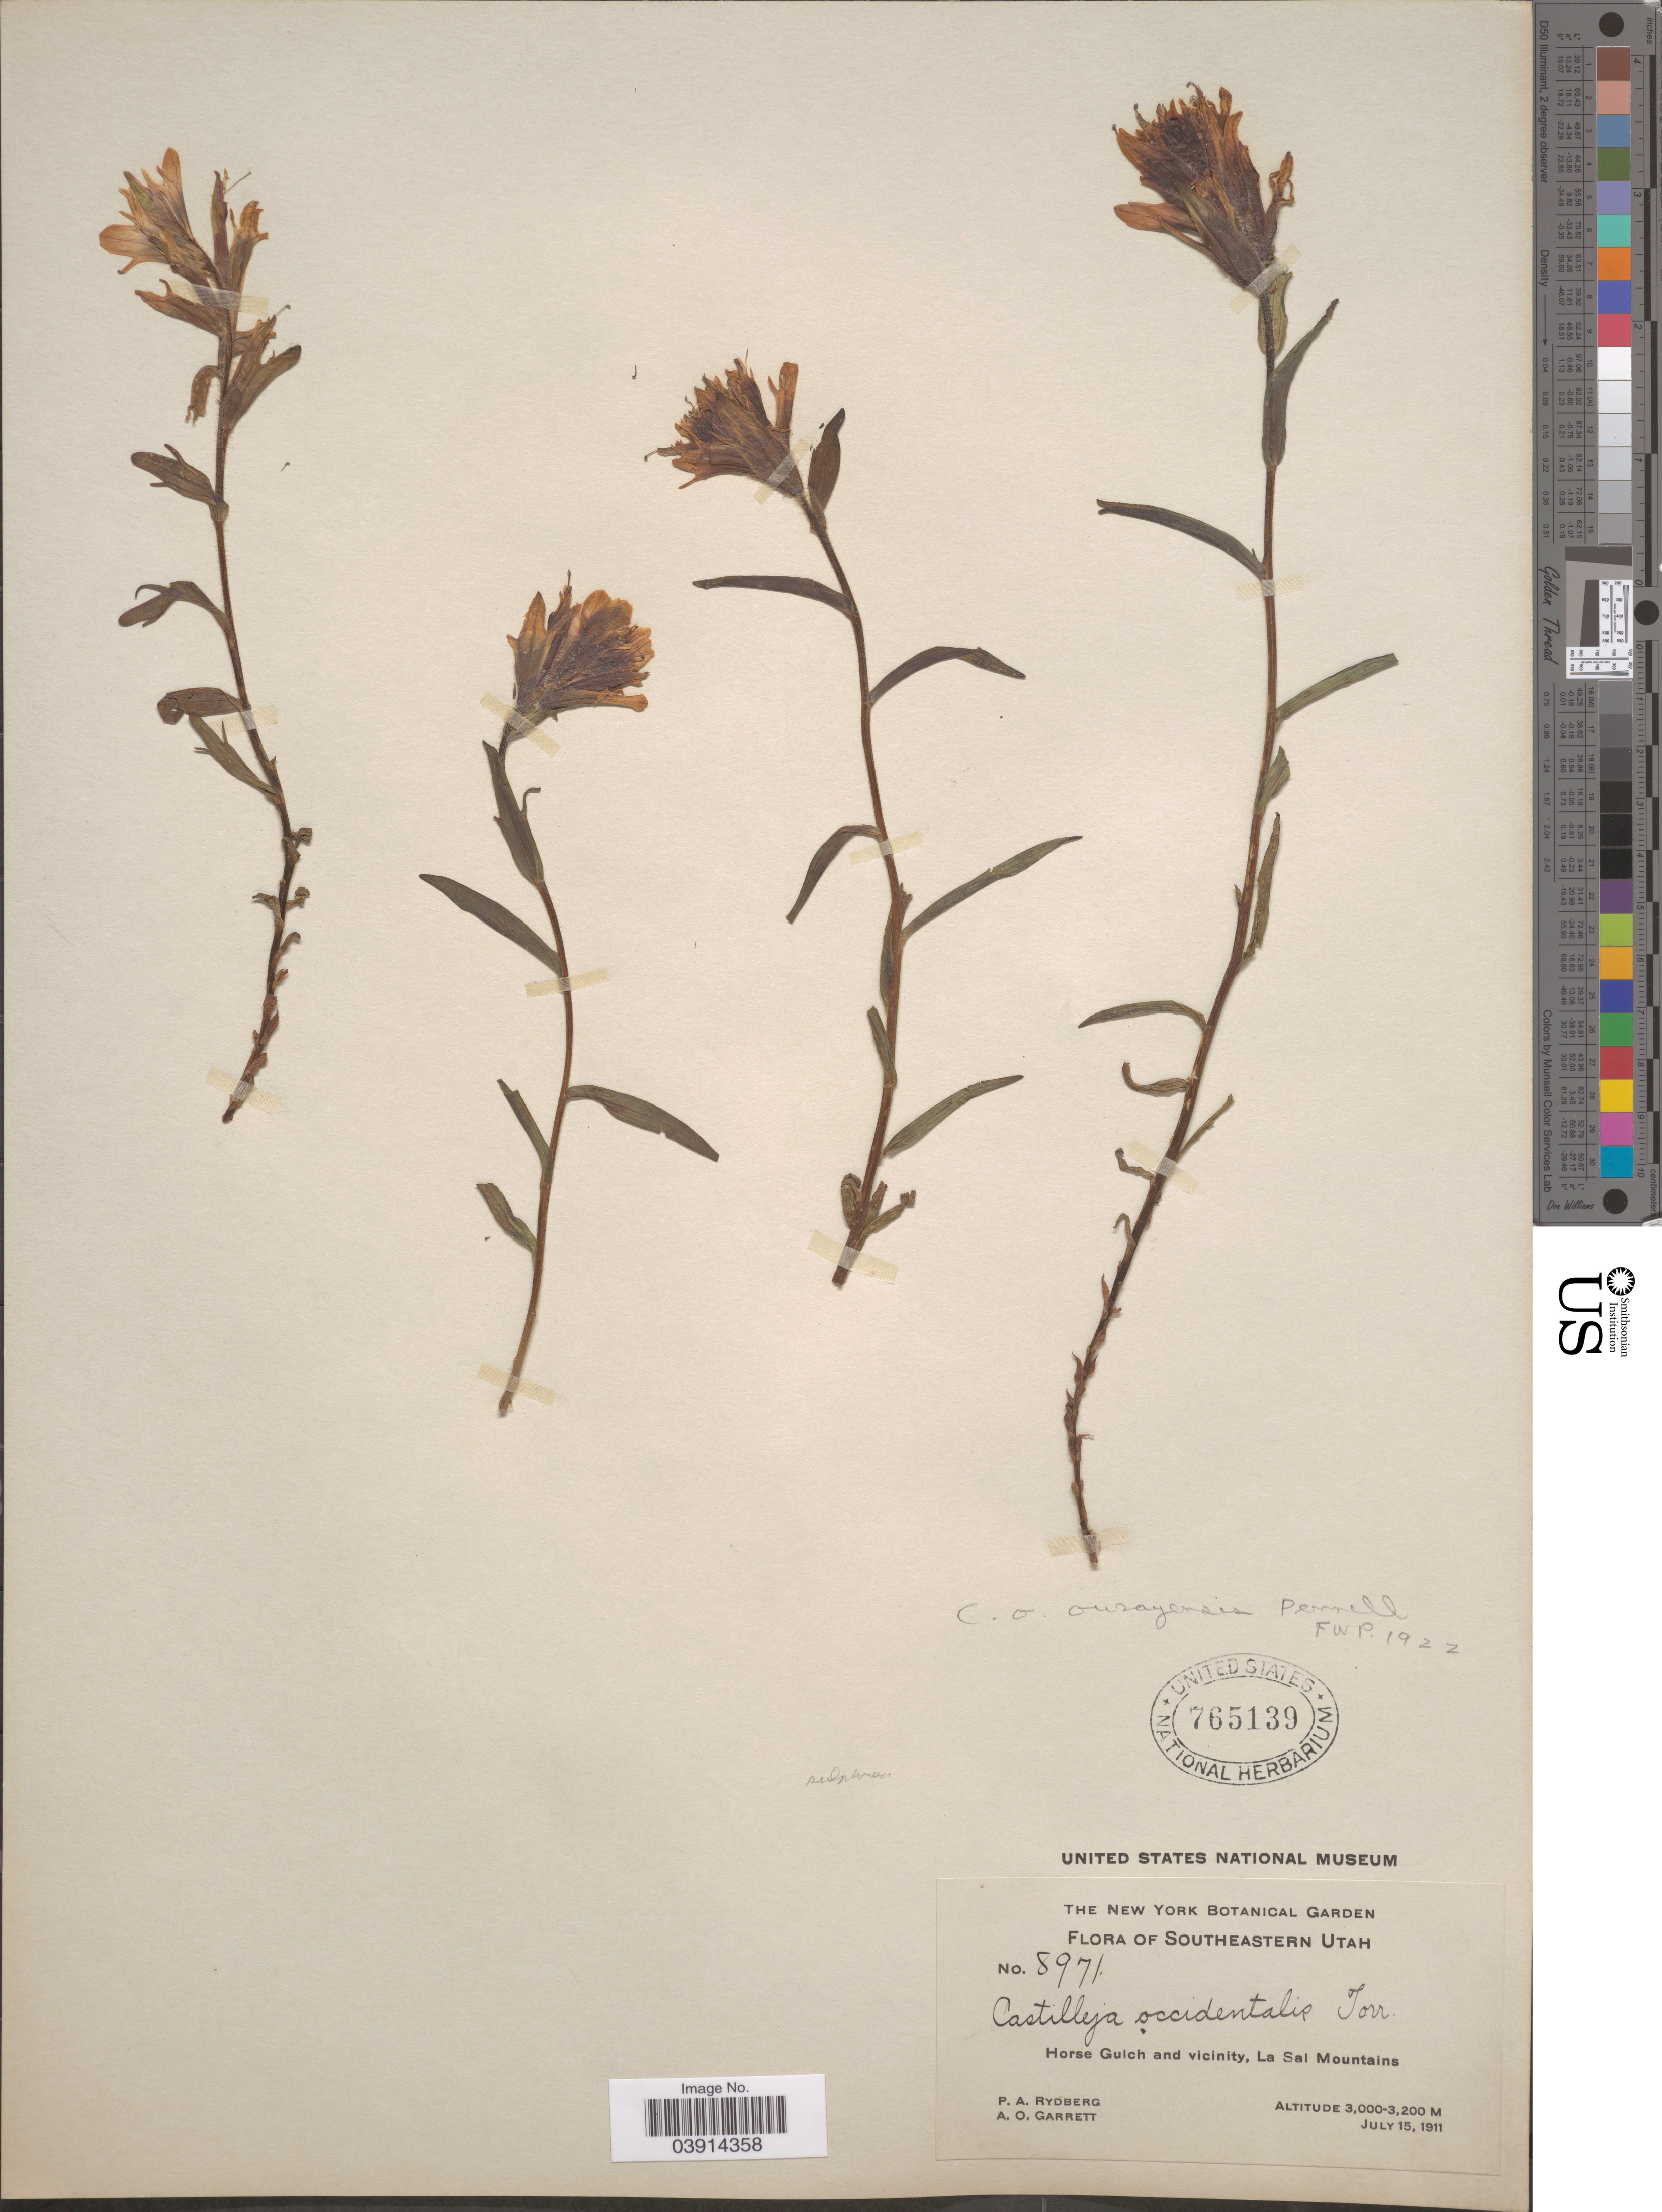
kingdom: Plantae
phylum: Tracheophyta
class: Magnoliopsida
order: Lamiales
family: Orobanchaceae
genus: Castilleja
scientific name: Castilleja sulphurea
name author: Rydb.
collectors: P. A. Rydberg & A. O. Garrett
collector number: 8971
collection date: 1911-07-15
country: United States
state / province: Utah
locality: Southeastern Utah. Horse Gulch and vicinity, La Sal Mountains.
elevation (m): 3000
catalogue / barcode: US 765139